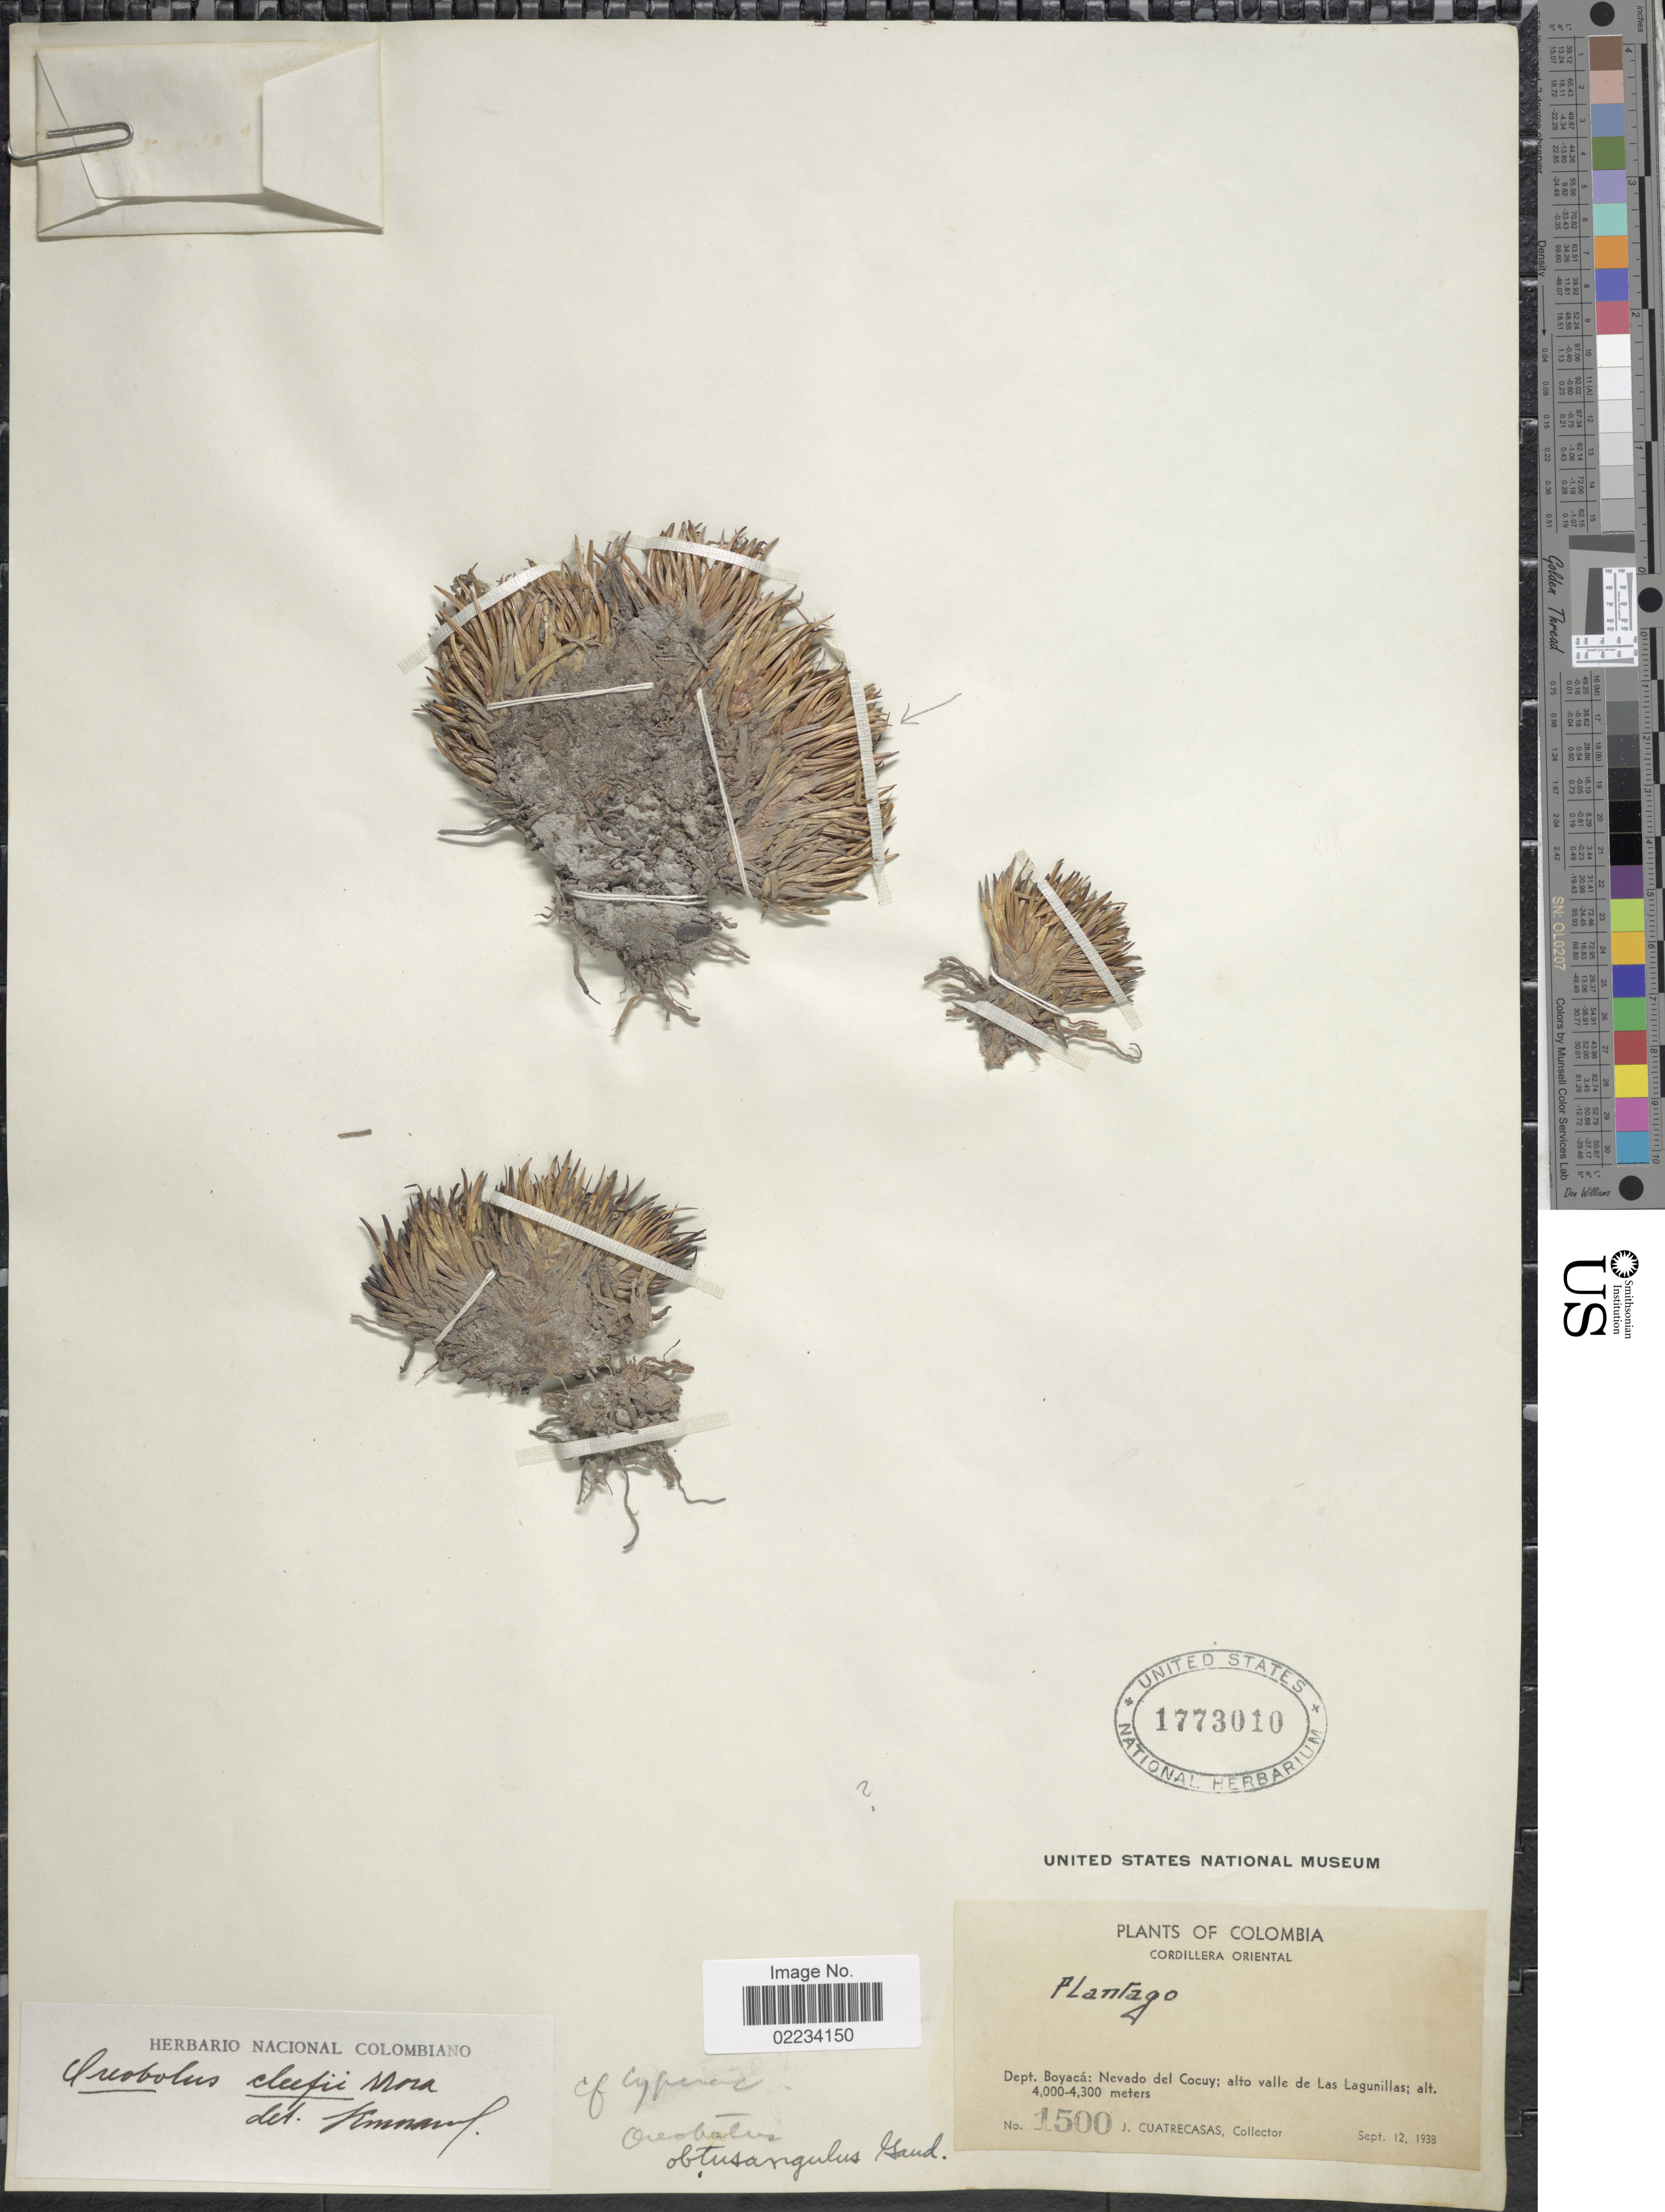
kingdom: Plantae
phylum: Tracheophyta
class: Liliopsida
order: Poales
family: Cyperaceae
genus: Oreobolus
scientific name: Oreobolus cleefii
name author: L.E. Mora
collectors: J. Cuatrecasas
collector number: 1500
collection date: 1938-09-12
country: Colombia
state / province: Boyacá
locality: Cordillera Oriental, Dept. Boyacá: Nevado del Cocuy; alto valle de Las Lagunillas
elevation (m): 4000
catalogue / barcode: US 1773010